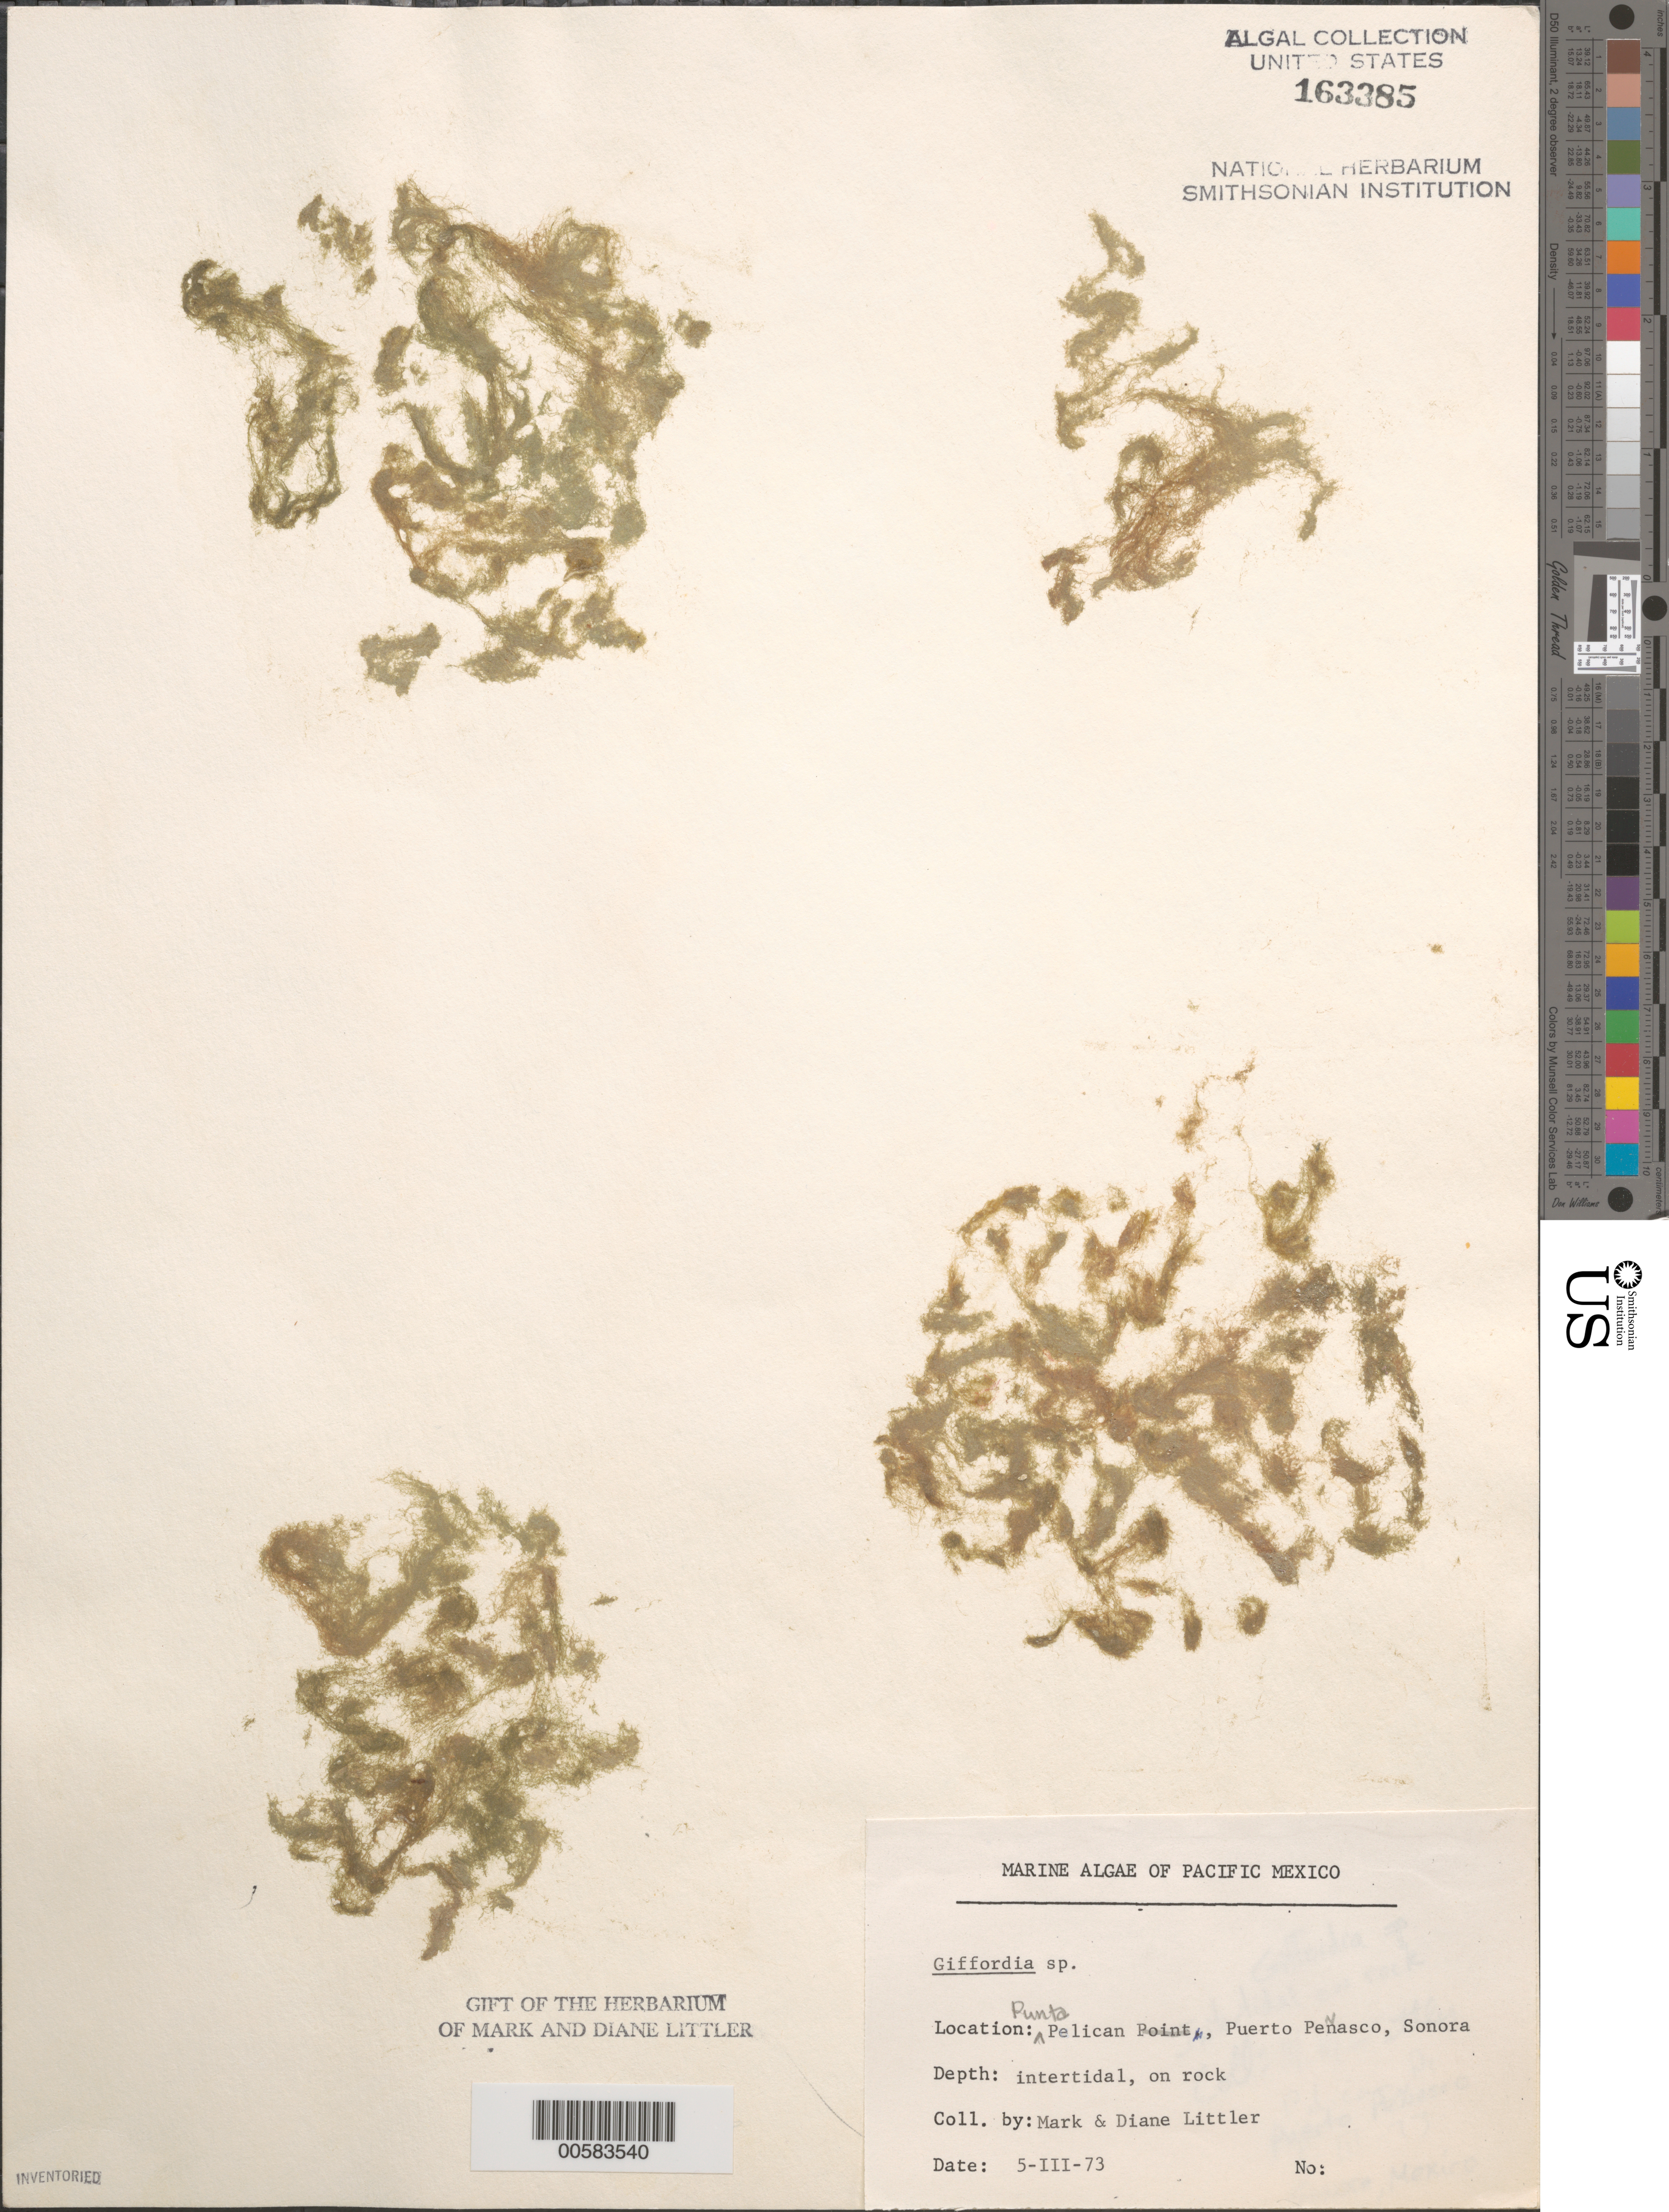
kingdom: Chromista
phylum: Ochrophyta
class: Phaeophyceae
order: Ectocarpales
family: Acinetosporaceae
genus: Hincksia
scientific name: Hincksia sp.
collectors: M. M. Littler & D. S. Littler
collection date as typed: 05 Mar 1973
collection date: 1973-03-05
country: Mexico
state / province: Sonora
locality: Punta Pelicano, Puerto Penasco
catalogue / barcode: US 163385